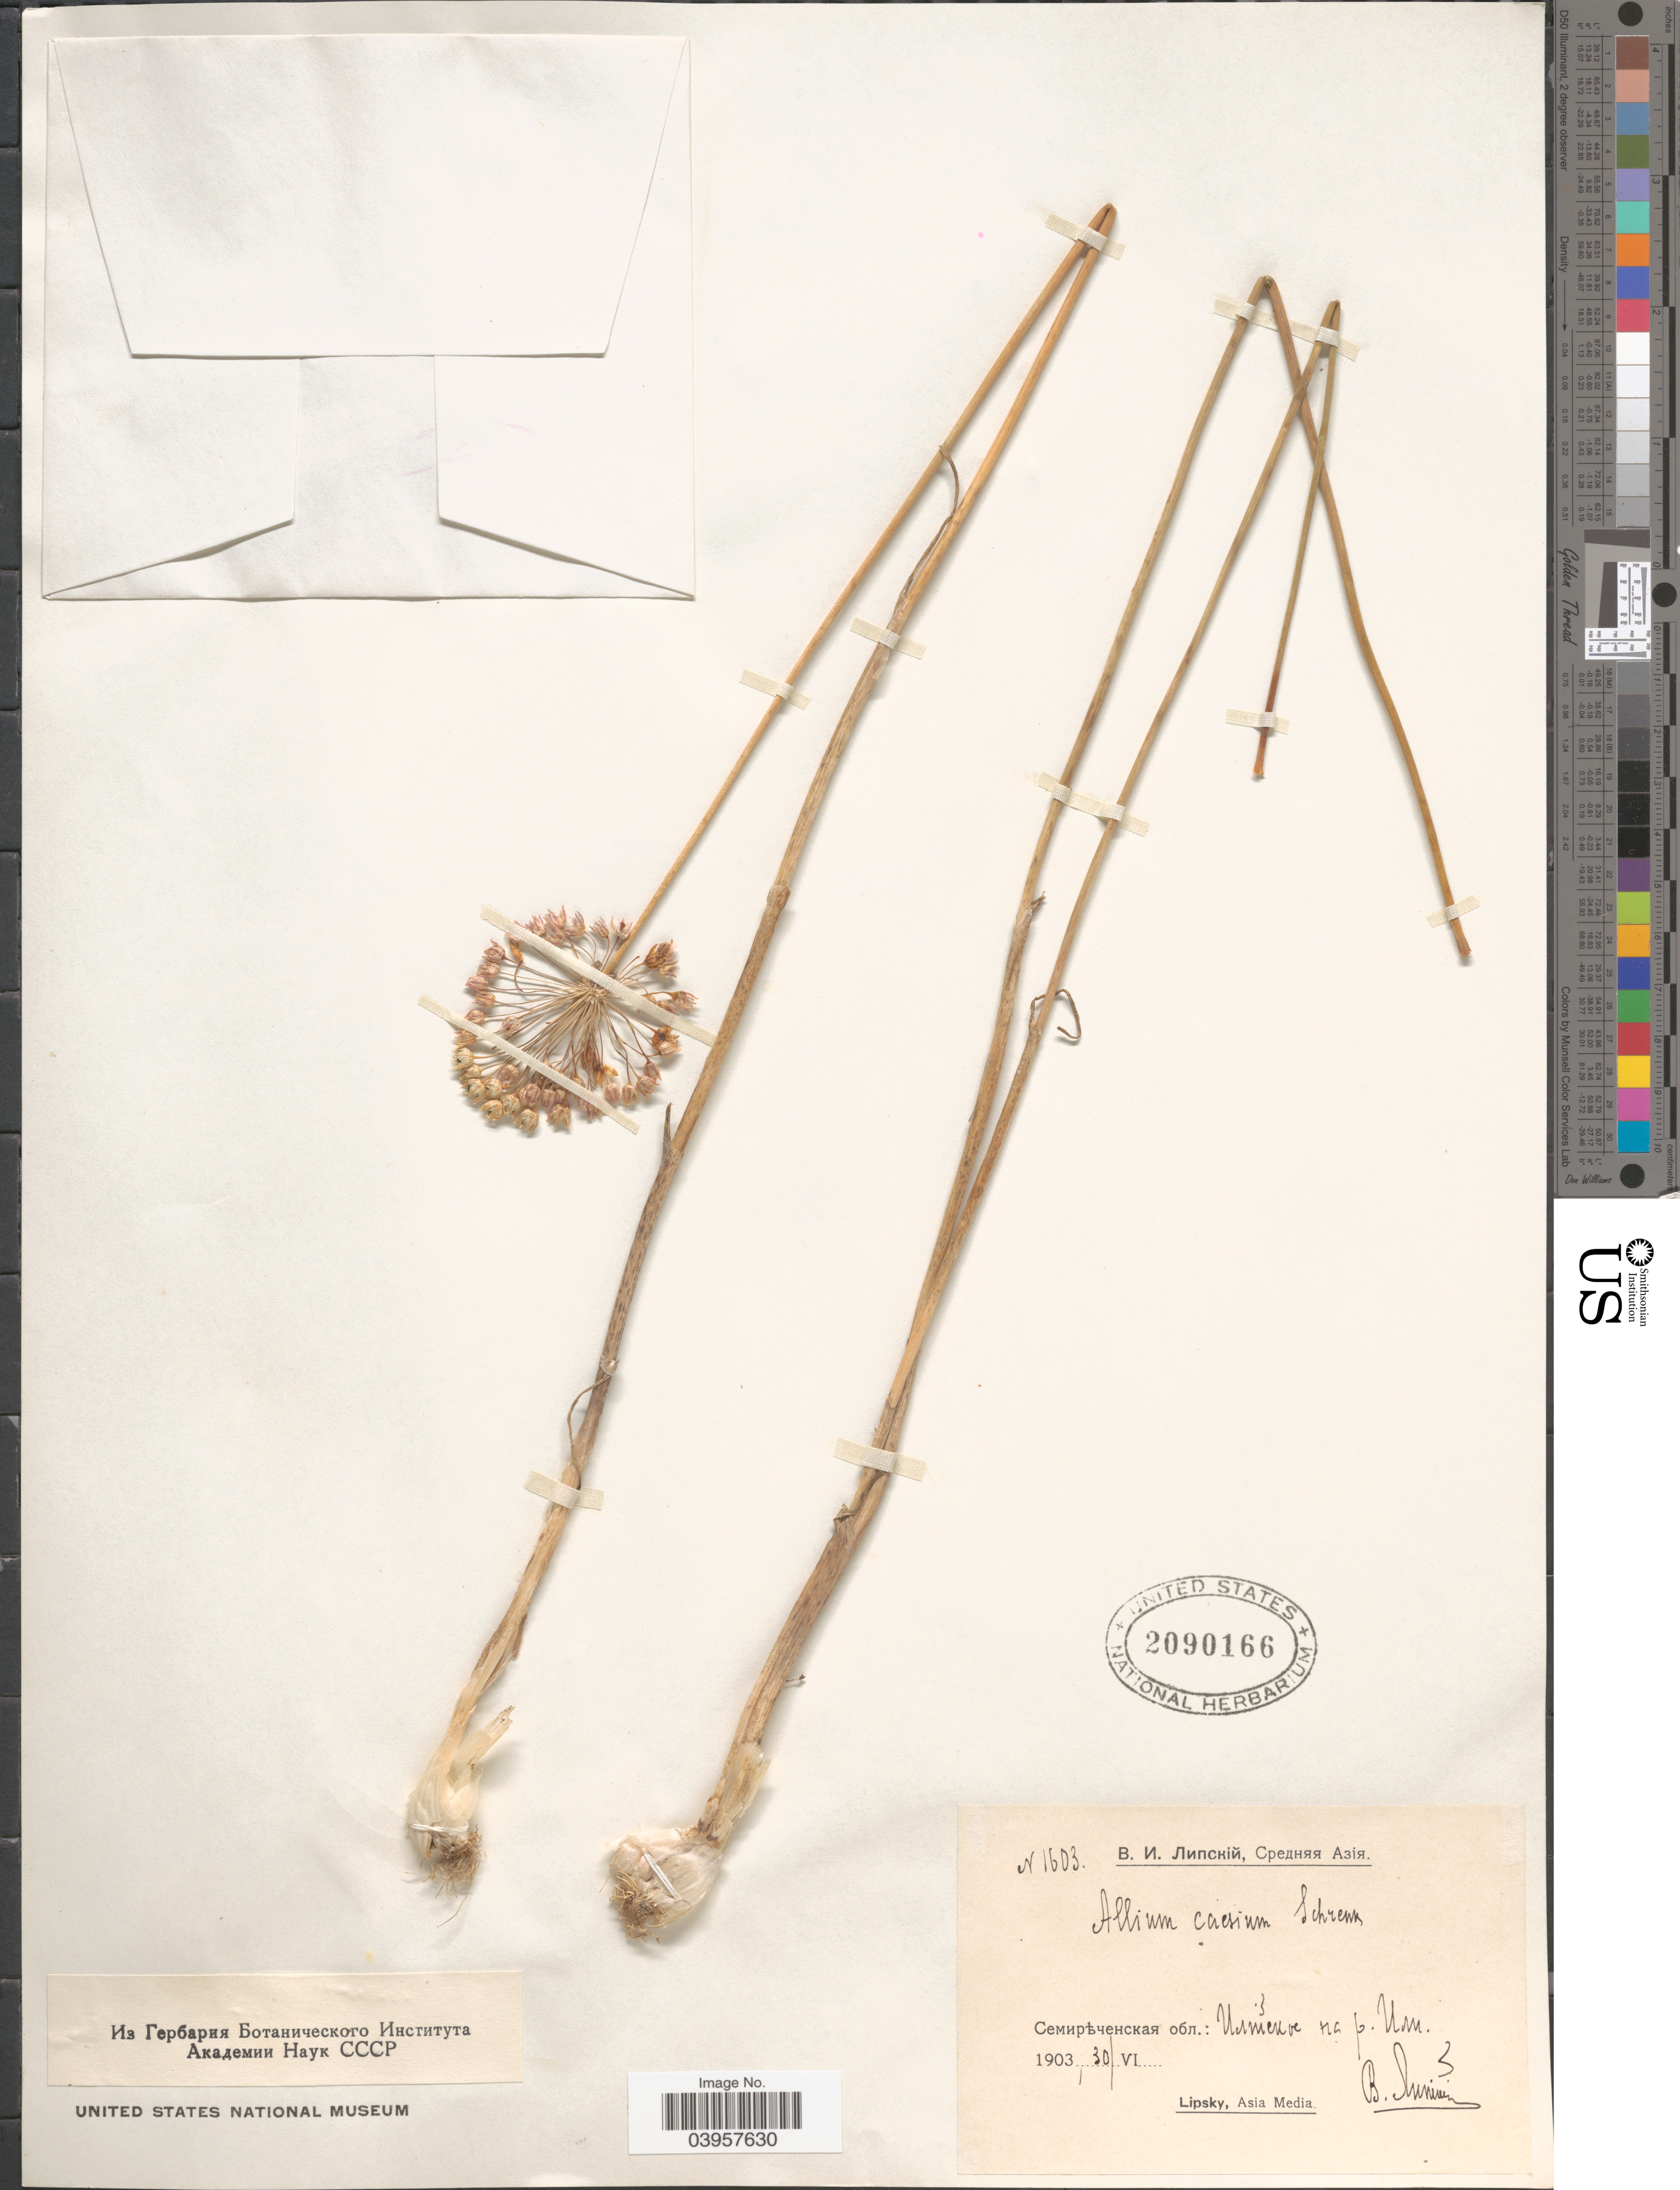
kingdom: Plantae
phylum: Tracheophyta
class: Liliopsida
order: Asparagales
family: Amaryllidaceae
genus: Allium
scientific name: Allium caesium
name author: Schrenk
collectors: V. Lipskiy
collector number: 1603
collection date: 1903-06-30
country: Kazakhstan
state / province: Almaty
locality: On River Ili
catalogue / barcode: US 2090166